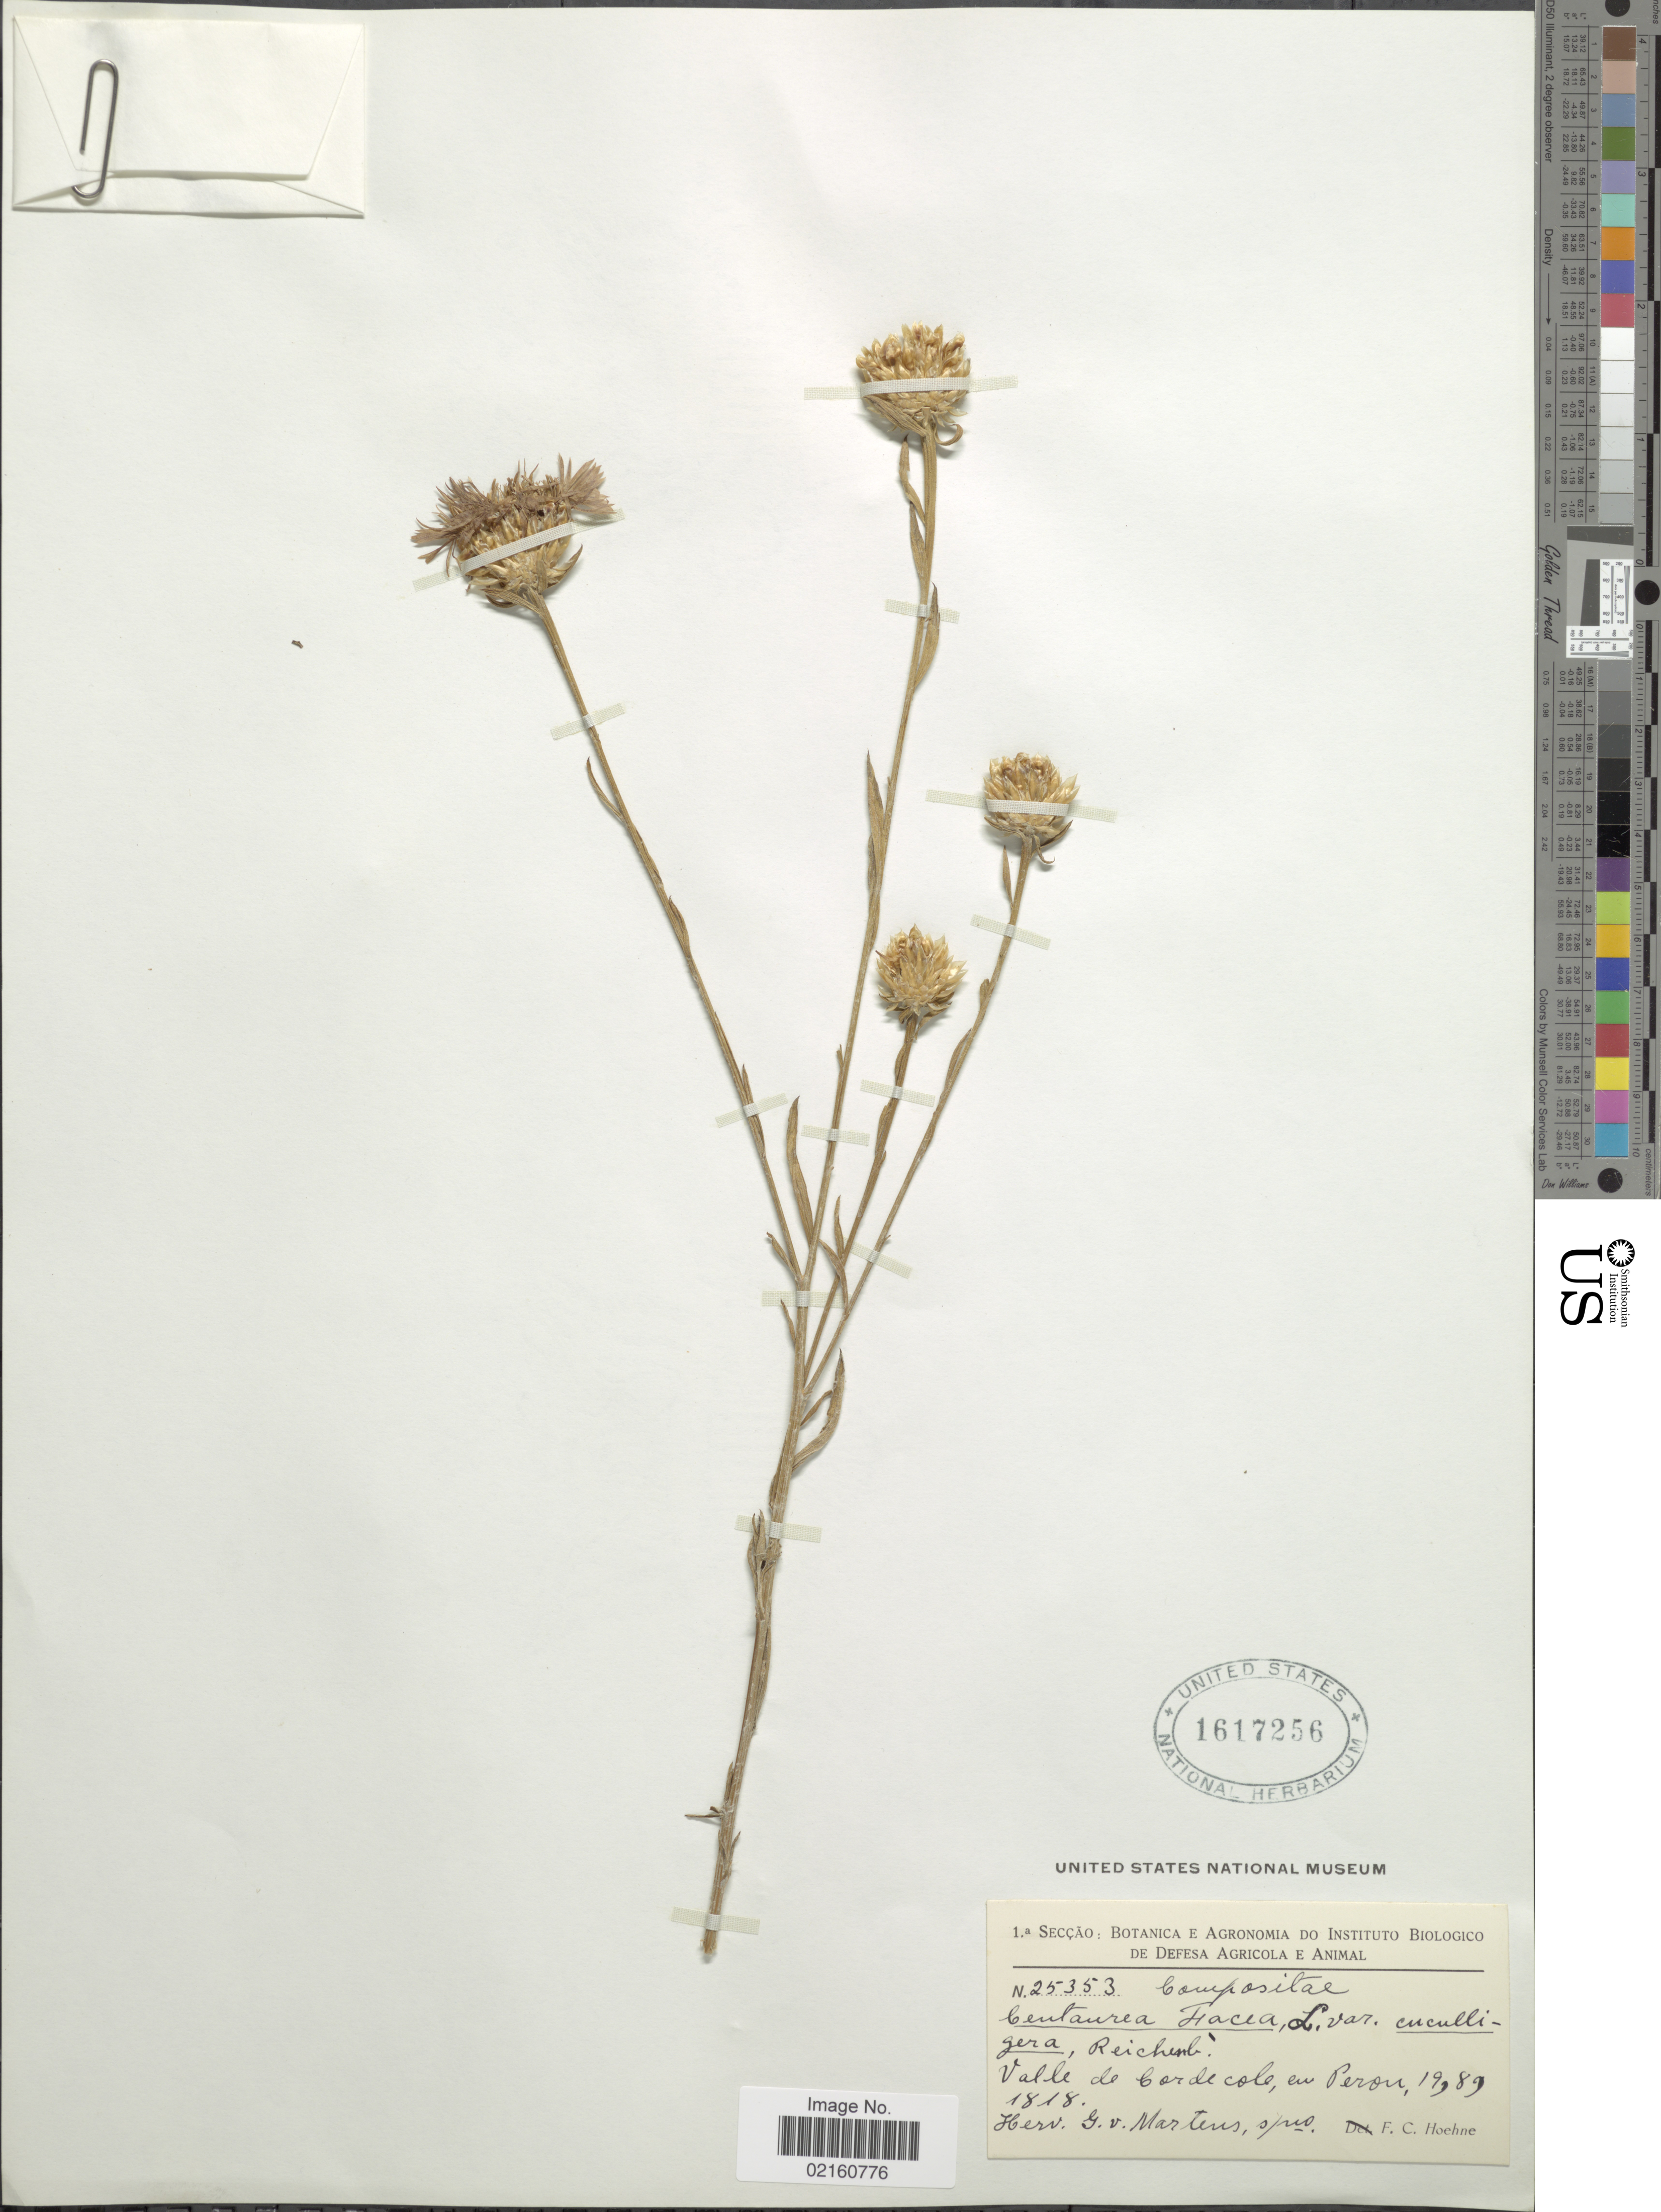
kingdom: Plantae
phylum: Tracheophyta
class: Magnoliopsida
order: Asterales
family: Asteraceae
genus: Centaurea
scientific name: Centaurea sp.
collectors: F. C. Hoehne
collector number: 25353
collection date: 1818-08-19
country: Peru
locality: Valle de Corde cole, en Peron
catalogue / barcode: US 1617256